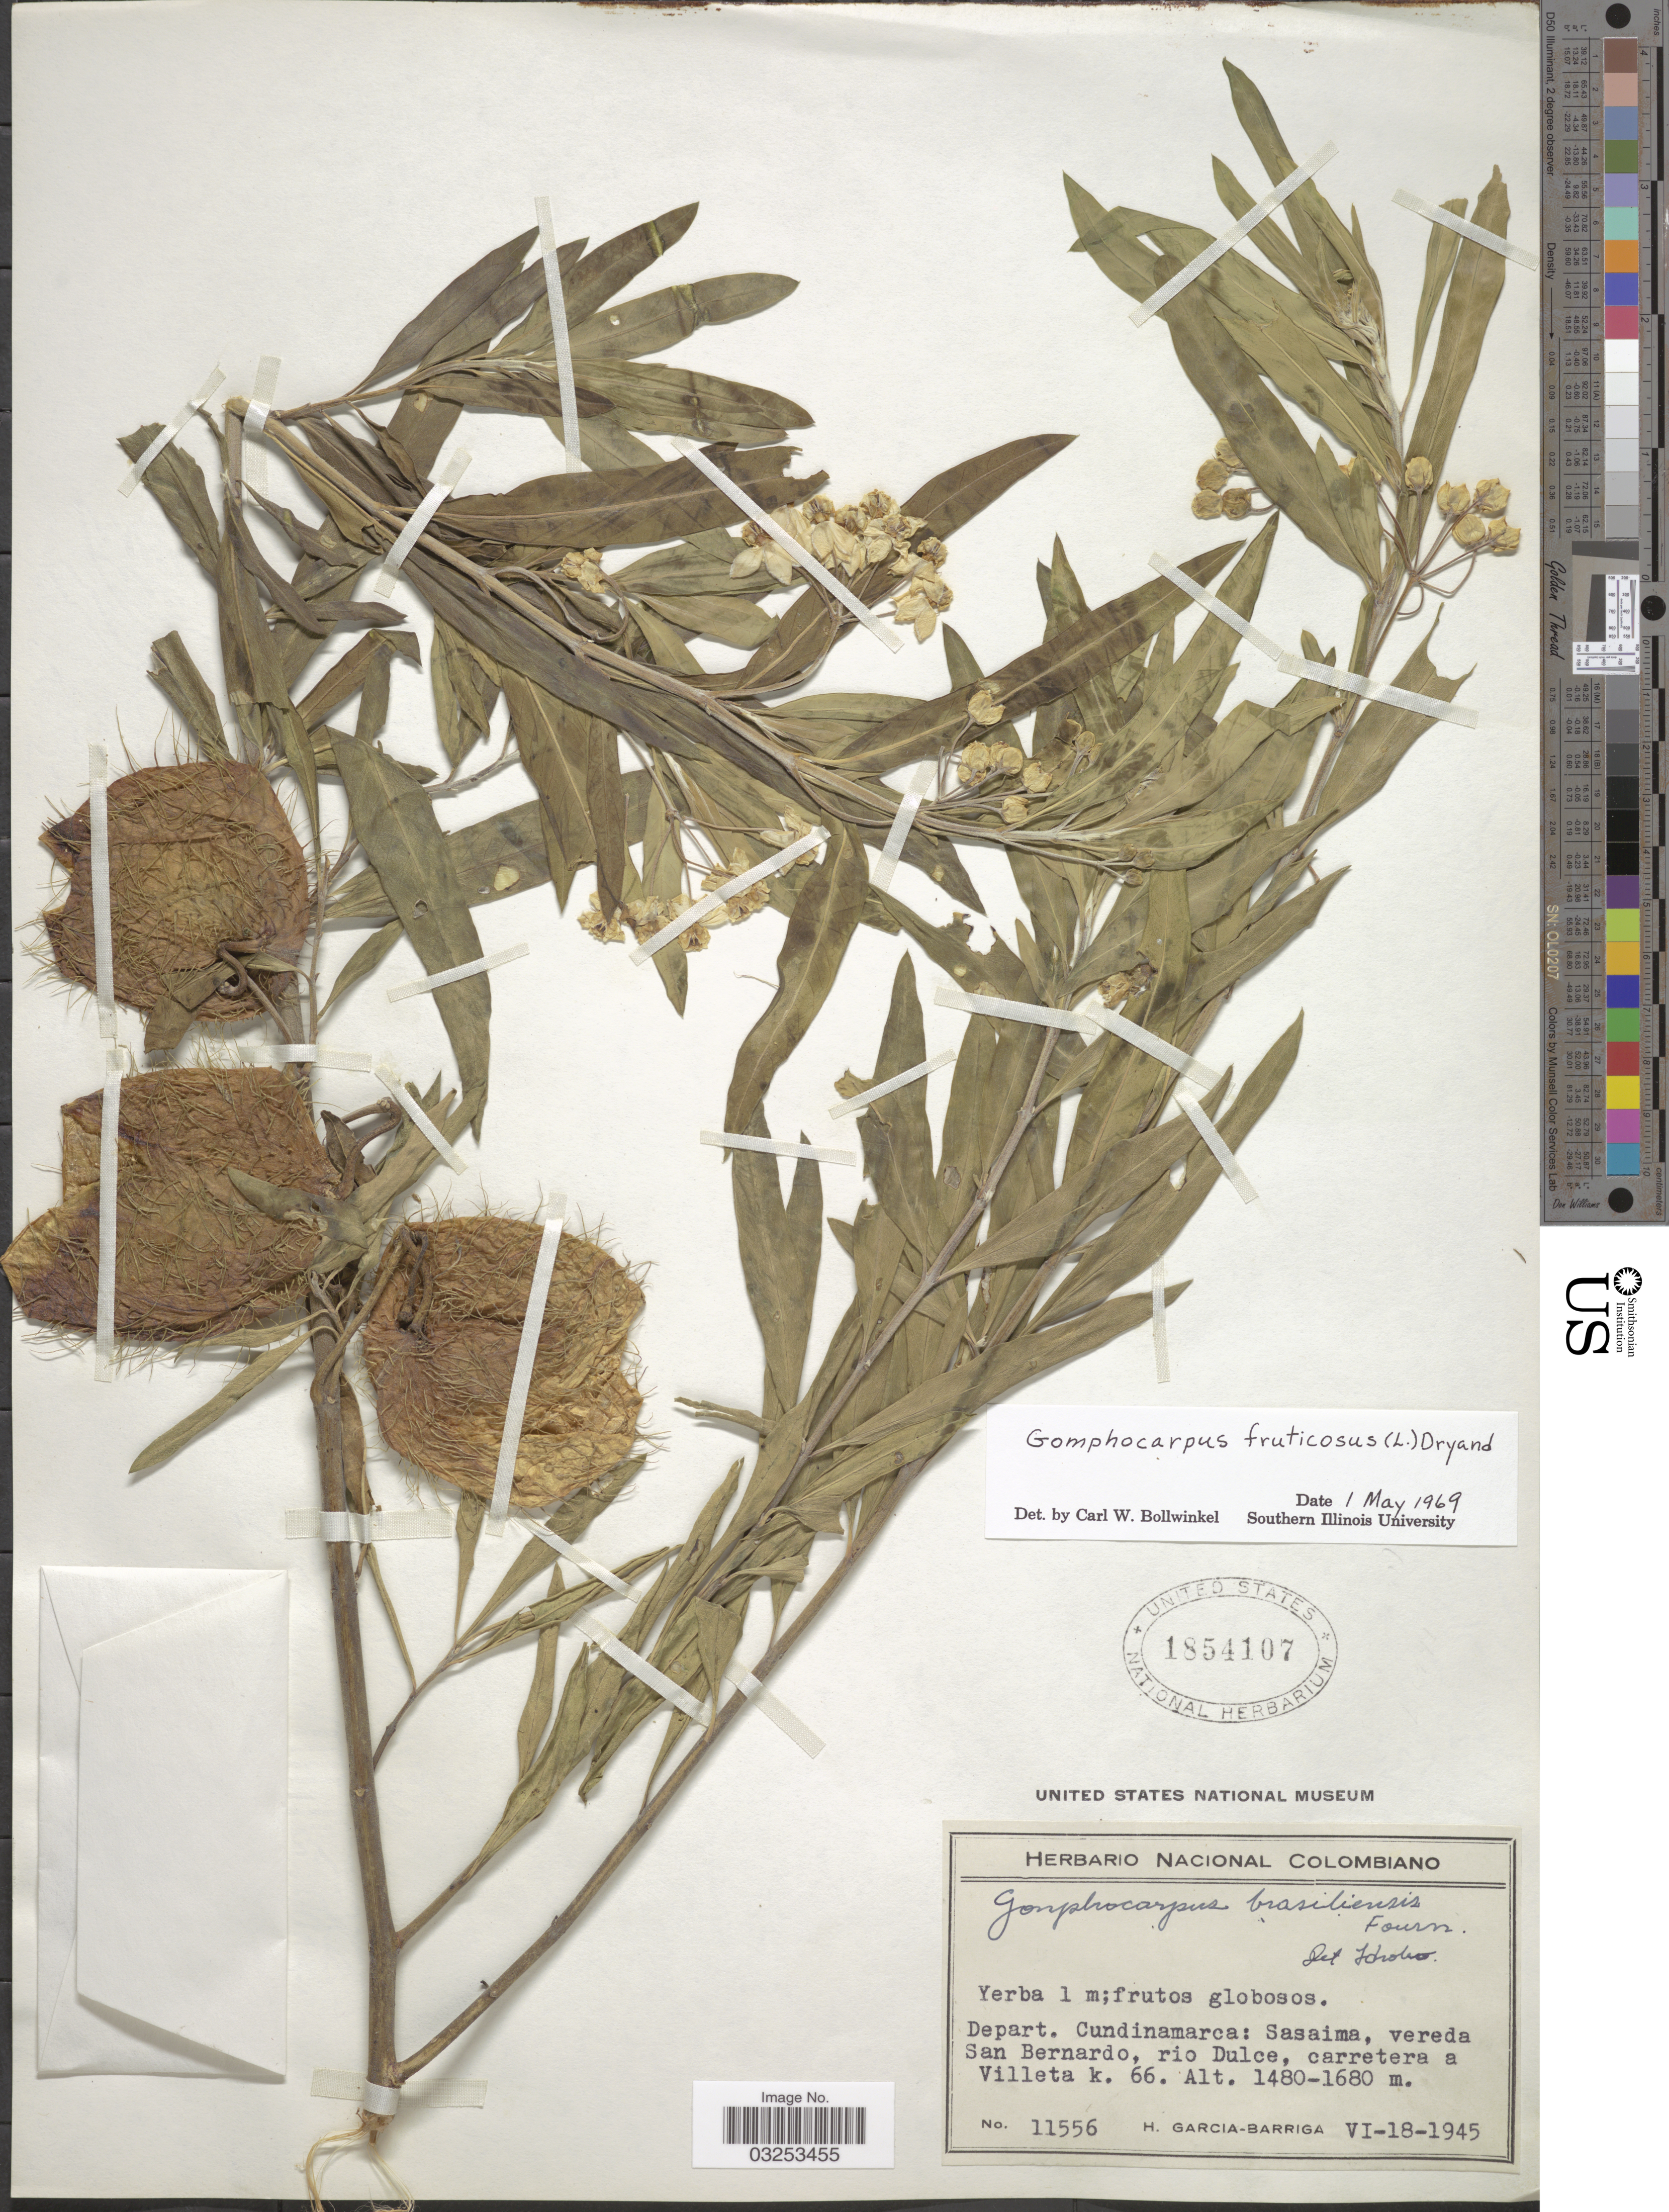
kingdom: Plantae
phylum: Tracheophyta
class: Magnoliopsida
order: Gentianales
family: Apocynaceae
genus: Gomphocarpus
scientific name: Gomphocarpus fruticosus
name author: (L.) W.T. Aiton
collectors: H. García Barriga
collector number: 11556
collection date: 1945-06-18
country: Colombia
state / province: Cundinamarca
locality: Depart. Cundinamarca: Sasaima, vereda San Bernardo, rio Dulce, carretera a Villeta k. 66.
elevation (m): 1480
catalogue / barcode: US 1854107